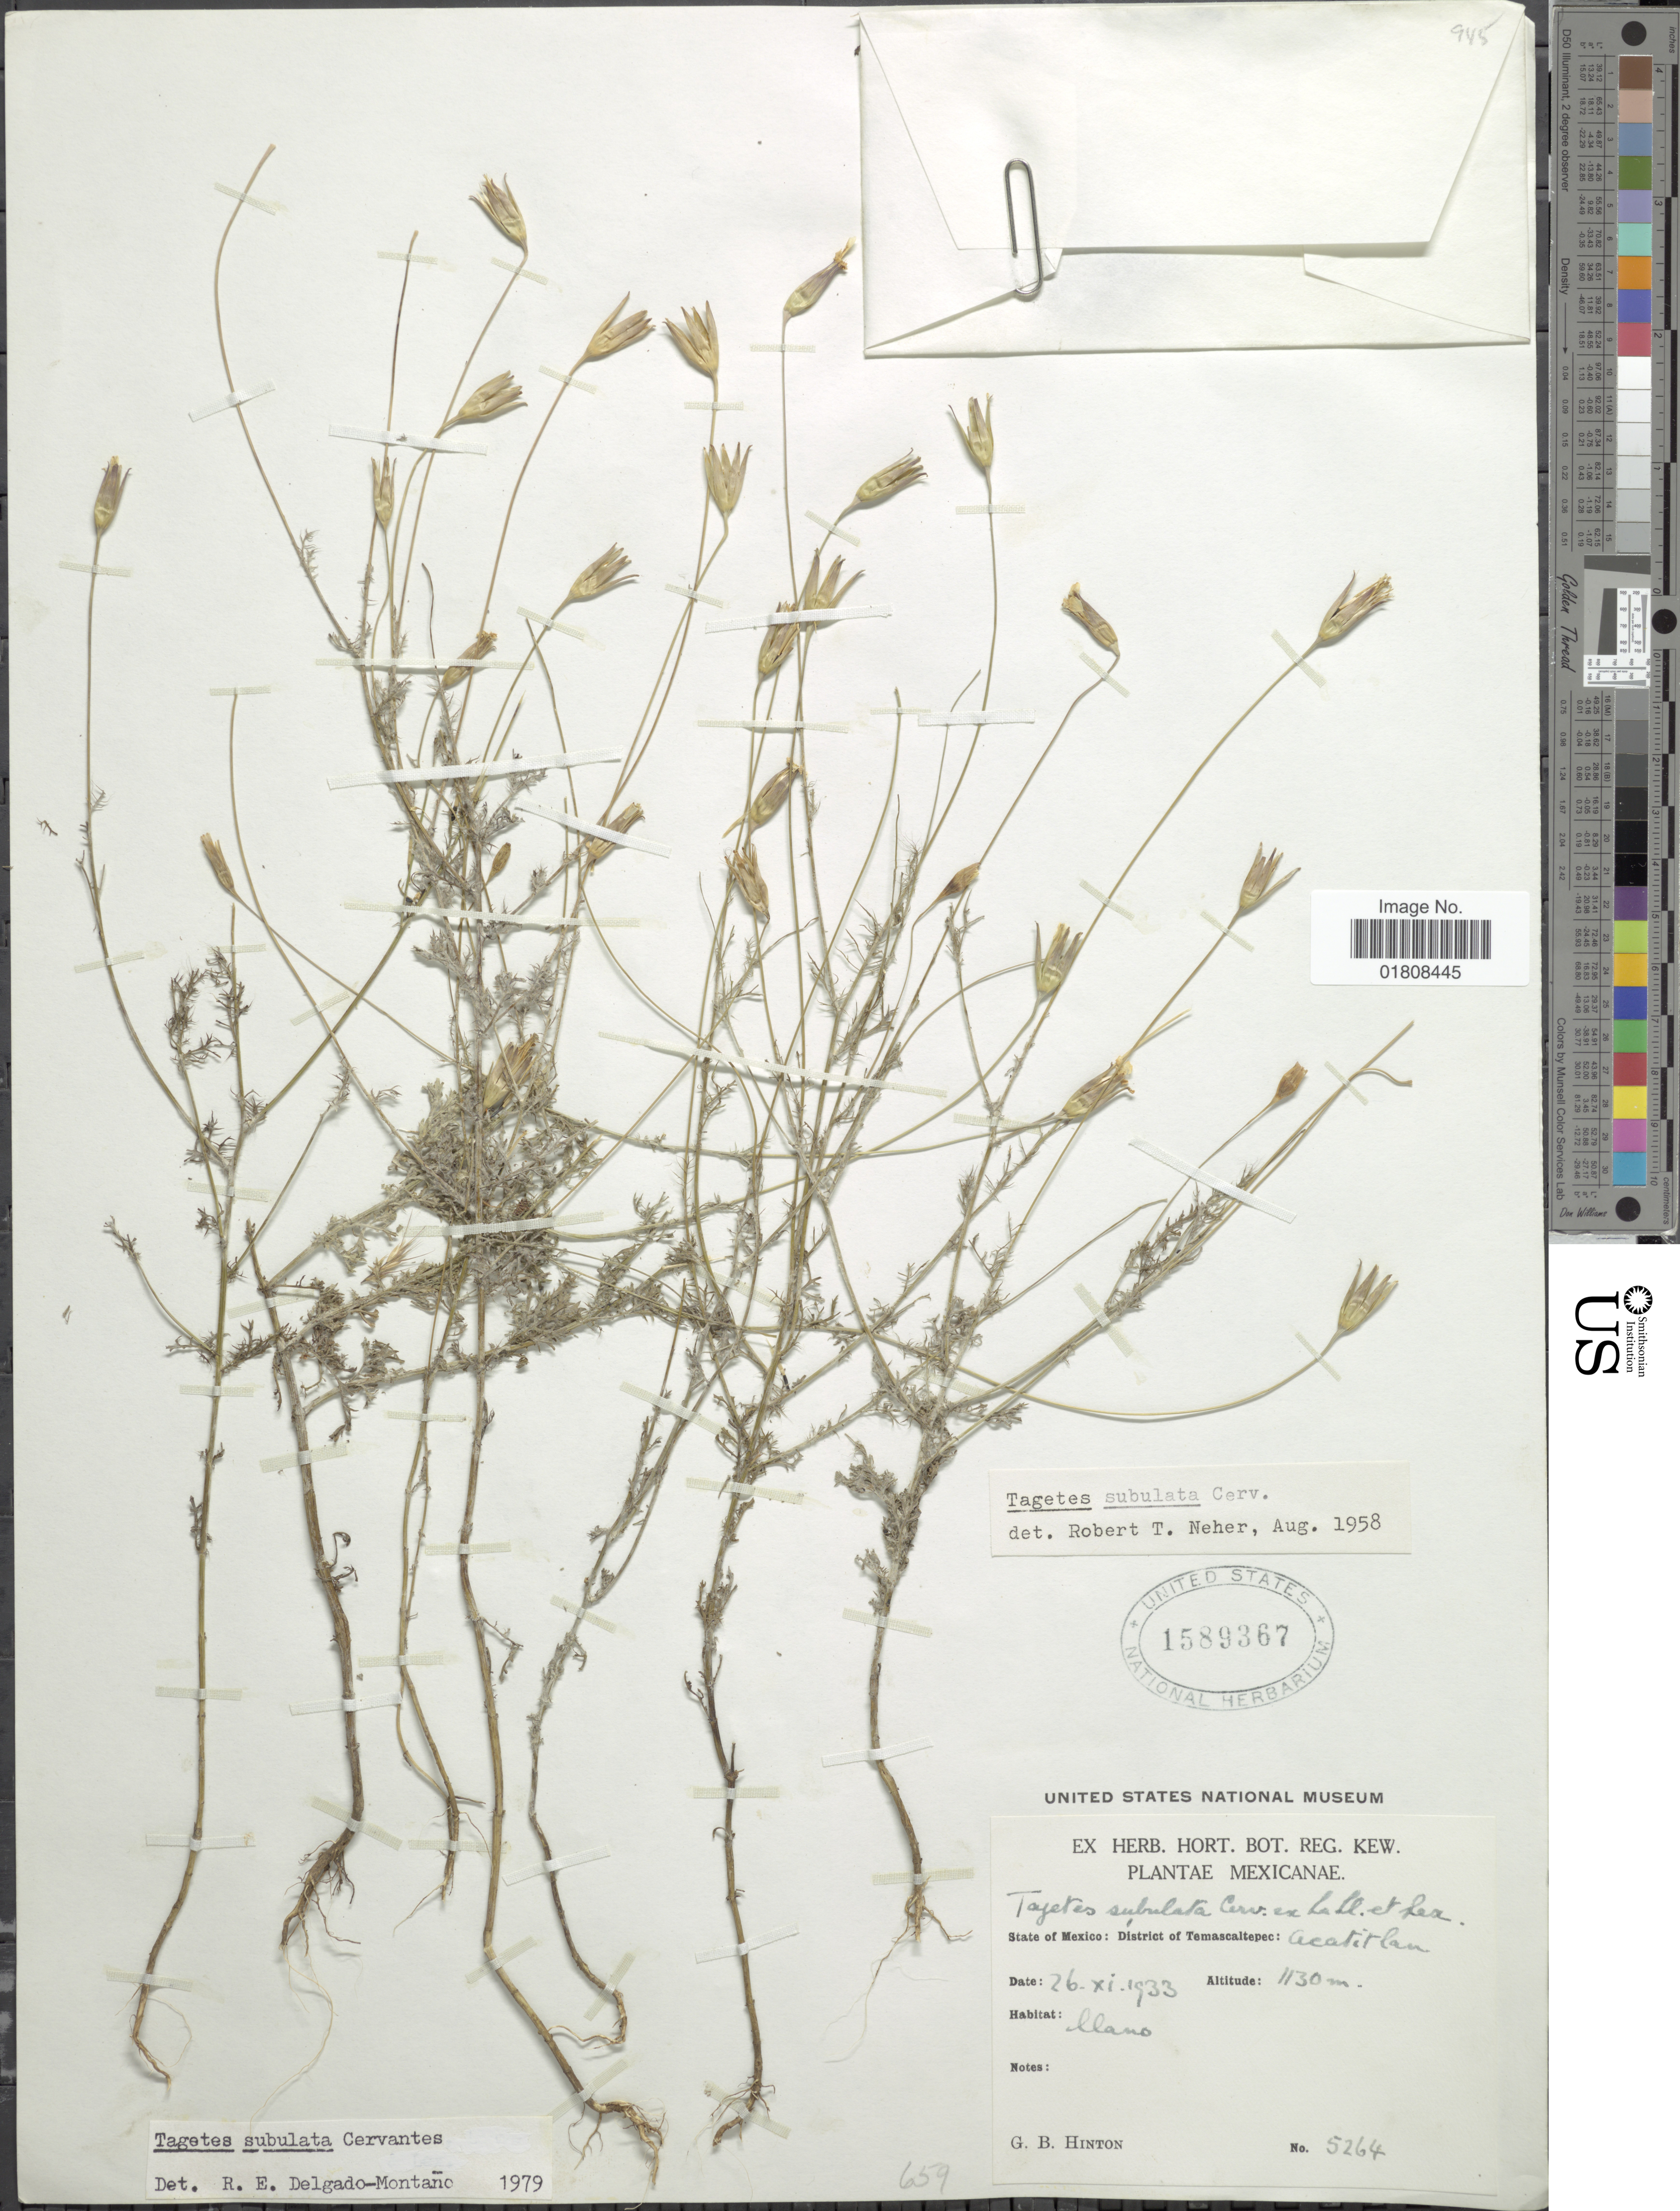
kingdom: Plantae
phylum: Tracheophyta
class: Magnoliopsida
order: Asterales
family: Asteraceae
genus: Tagetes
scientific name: Tagetes subulata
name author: Cerv.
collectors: G. B. Hinton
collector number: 5264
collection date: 1933-11-26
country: Mexico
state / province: México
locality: District of Temascaltepec, Acatitlan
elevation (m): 1130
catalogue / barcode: US 1589367